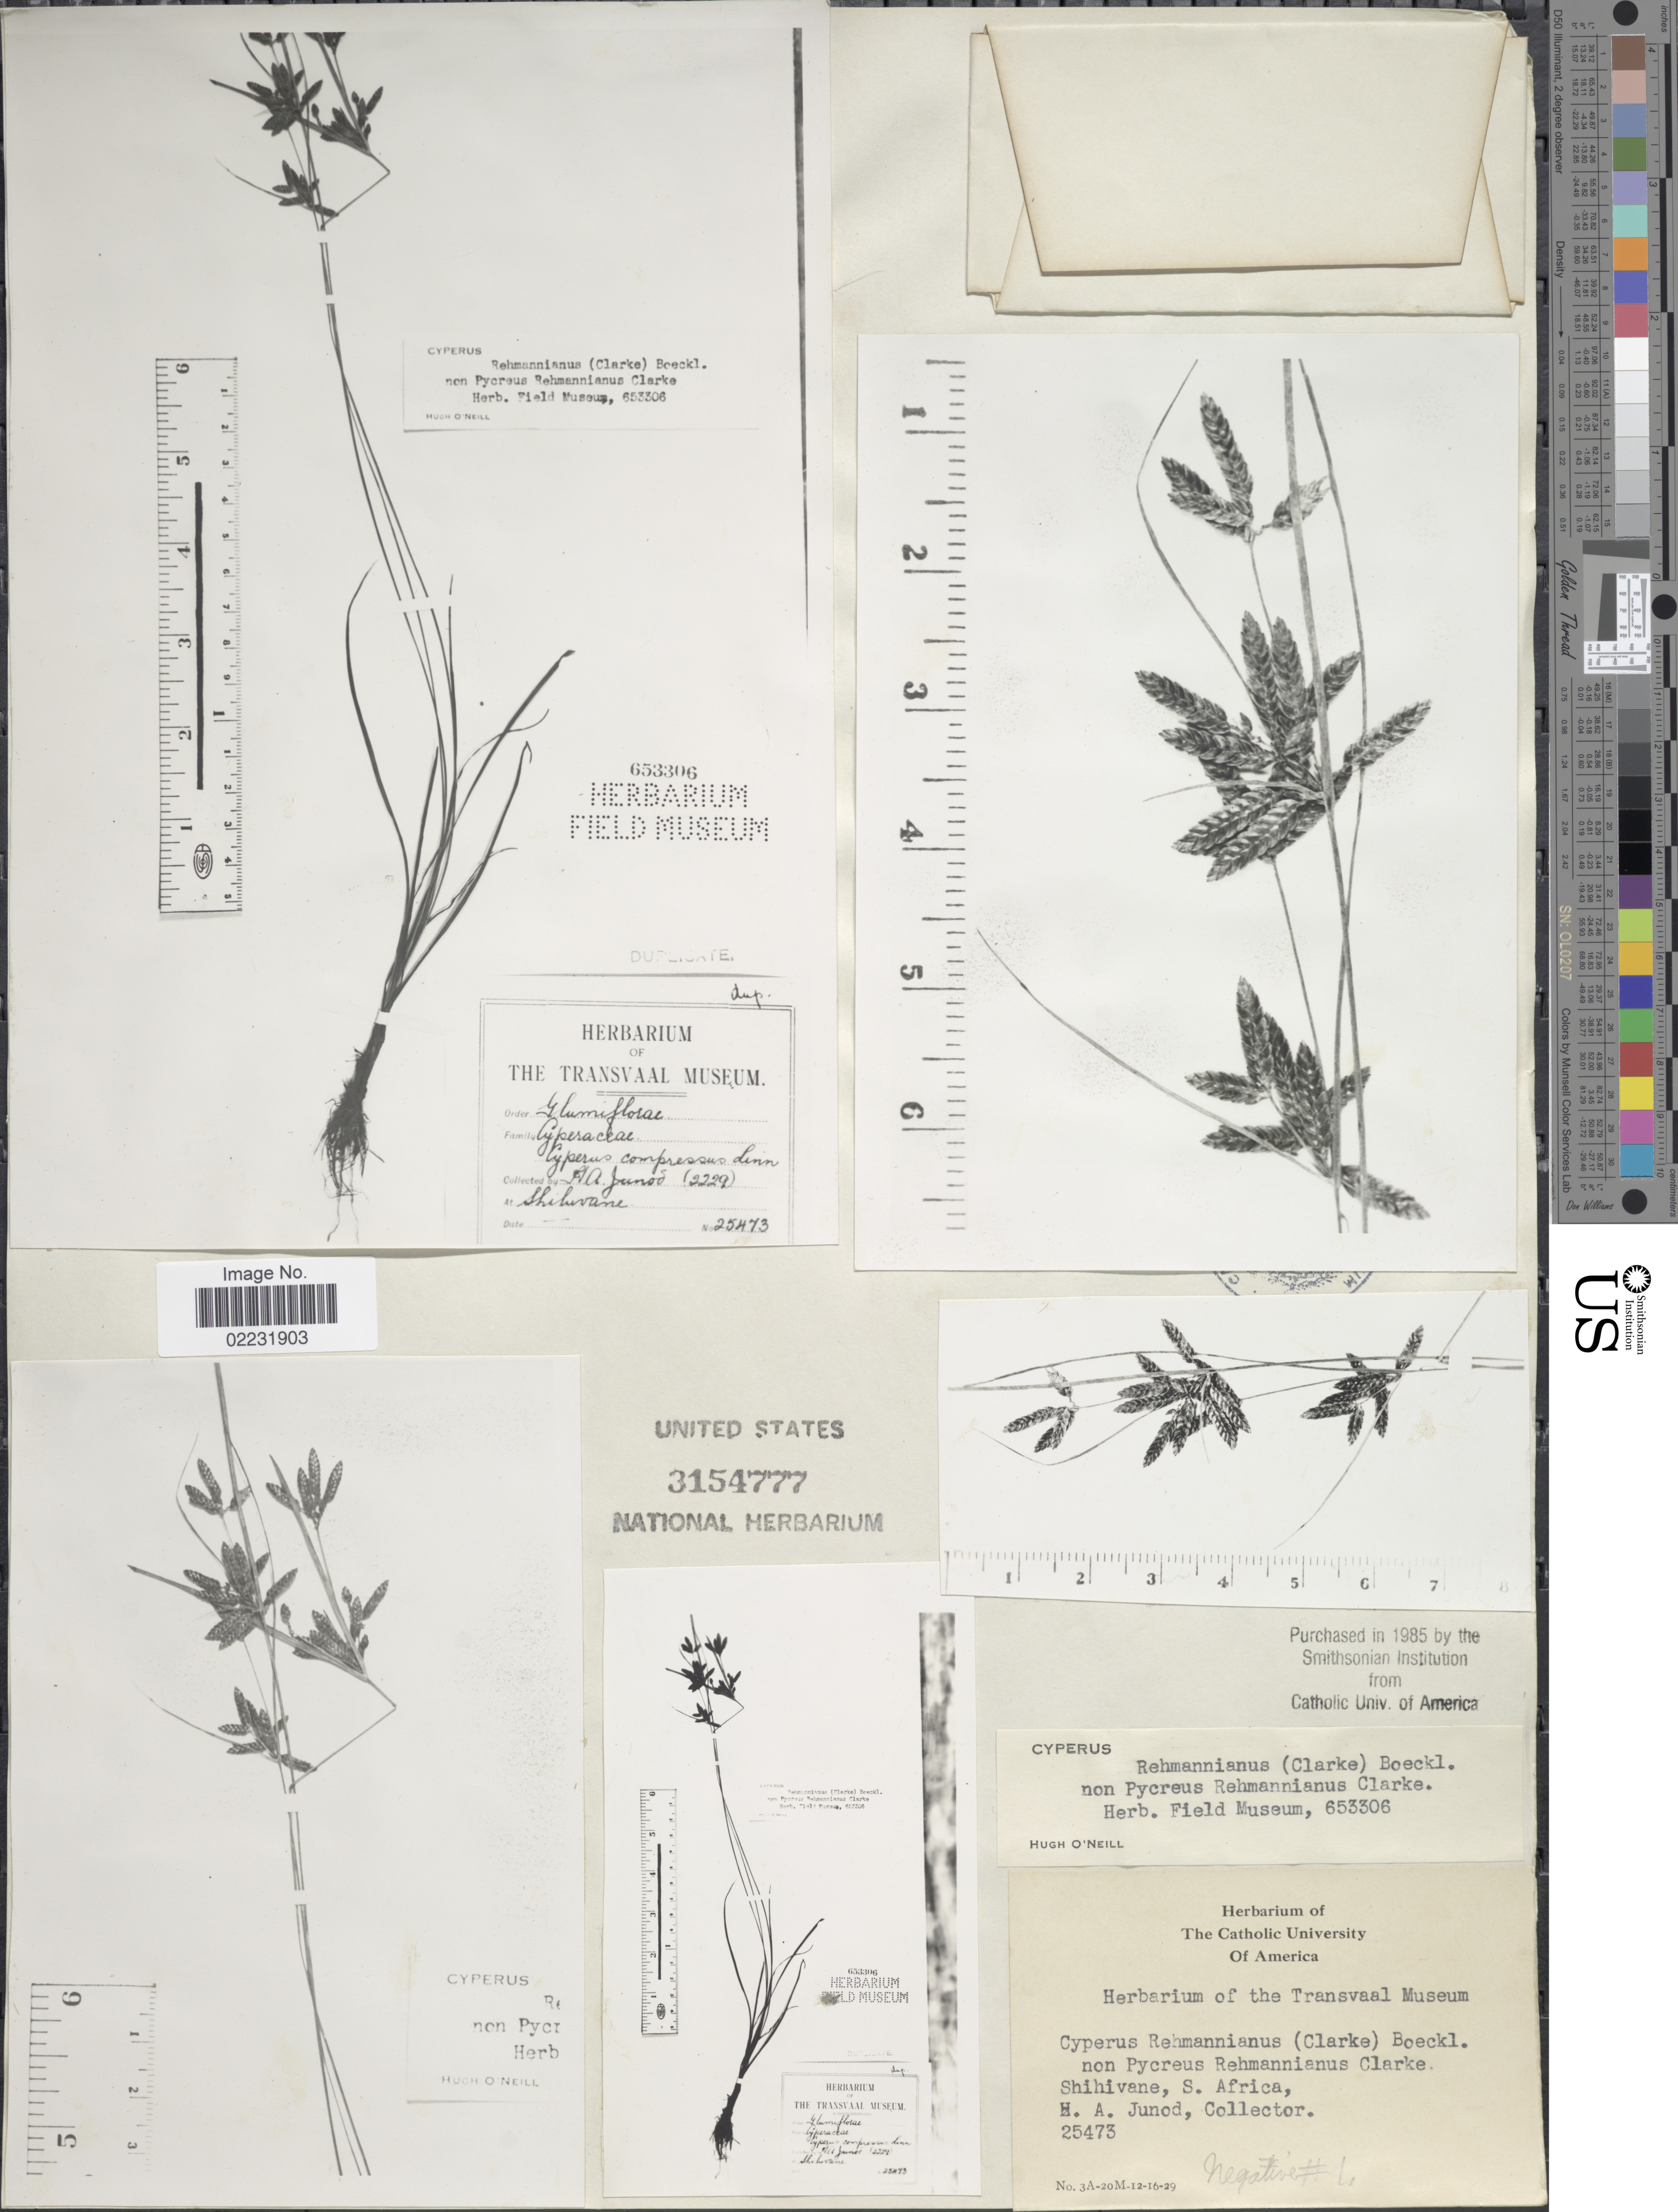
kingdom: Plantae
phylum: Tracheophyta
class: Liliopsida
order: Poales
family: Cyperaceae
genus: Cyperus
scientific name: Cyperus flavescens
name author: L.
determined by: Strong, Mark T., (BOT), Smithsonian Institution - National Museum of Natural History (UNITED STATES)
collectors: H. Junod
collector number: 25473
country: South Africa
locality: Shihivane, S. Africa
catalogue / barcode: US 3154777